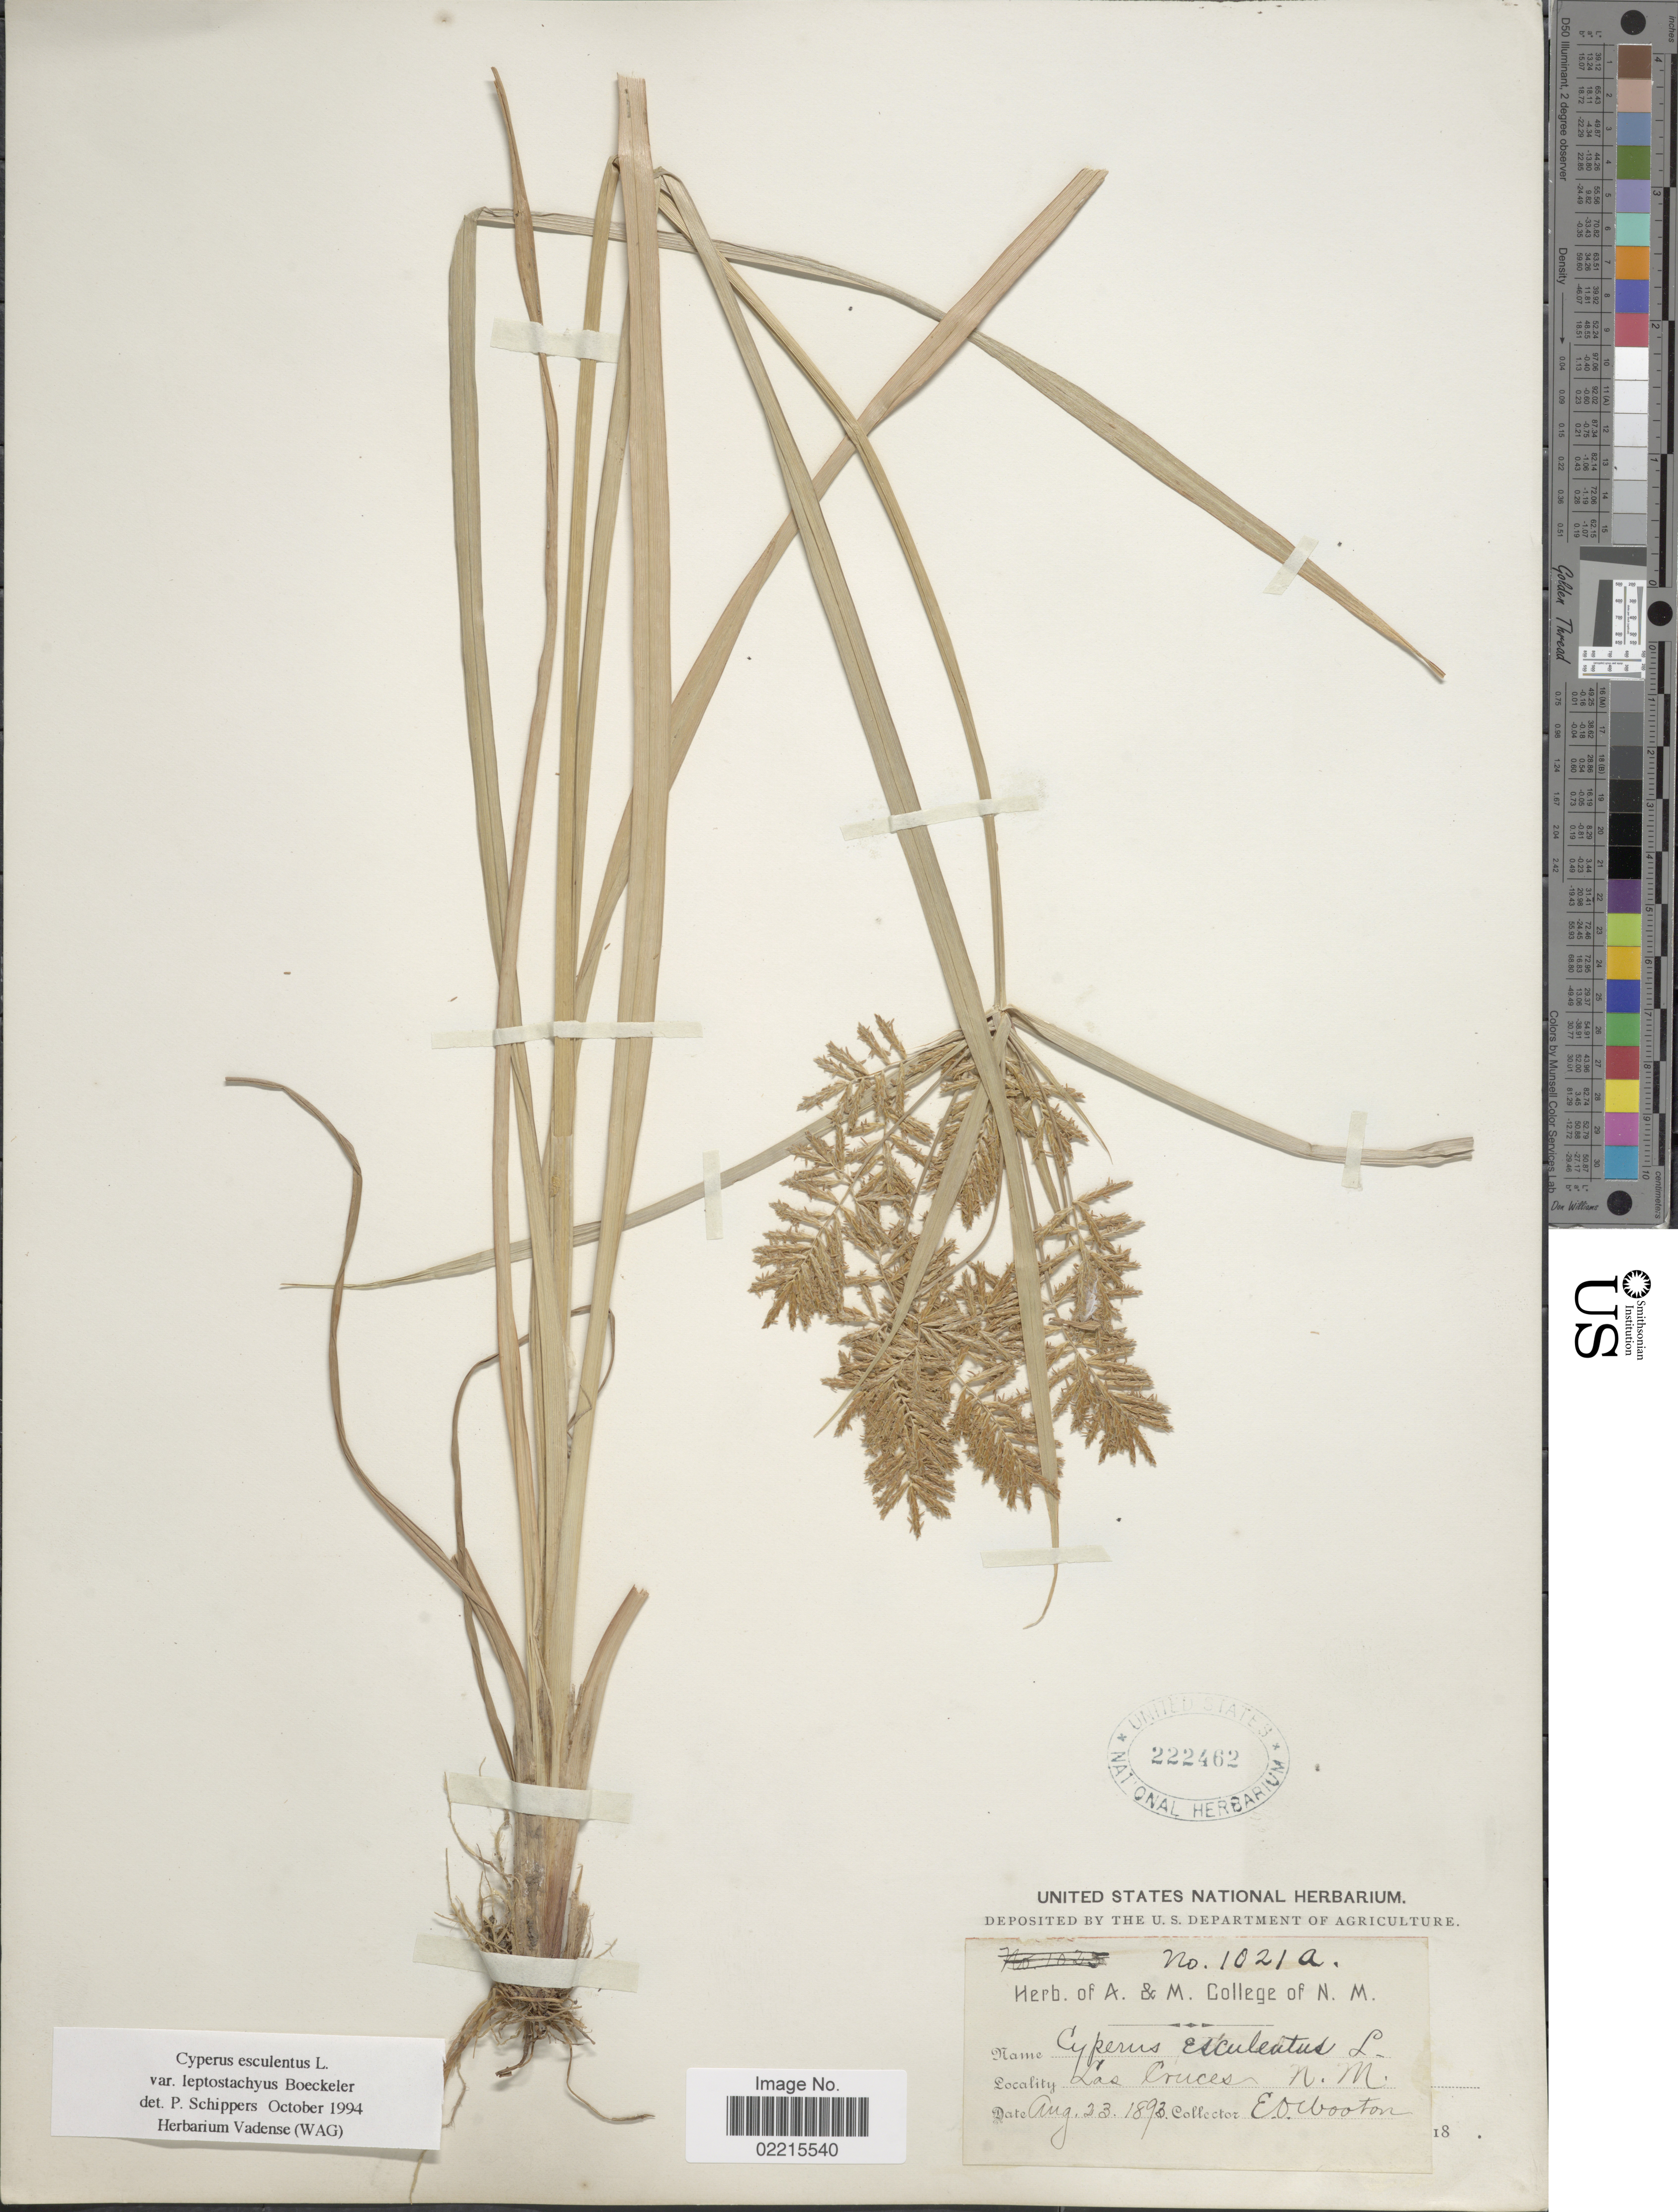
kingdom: Plantae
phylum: Tracheophyta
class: Liliopsida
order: Poales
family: Cyperaceae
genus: Cyperus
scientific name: Cyperus esculentus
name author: L.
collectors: E. O. Wooton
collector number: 1021a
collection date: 1893-08-23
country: United States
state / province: New Mexico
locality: Las Cruces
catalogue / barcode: US 222462